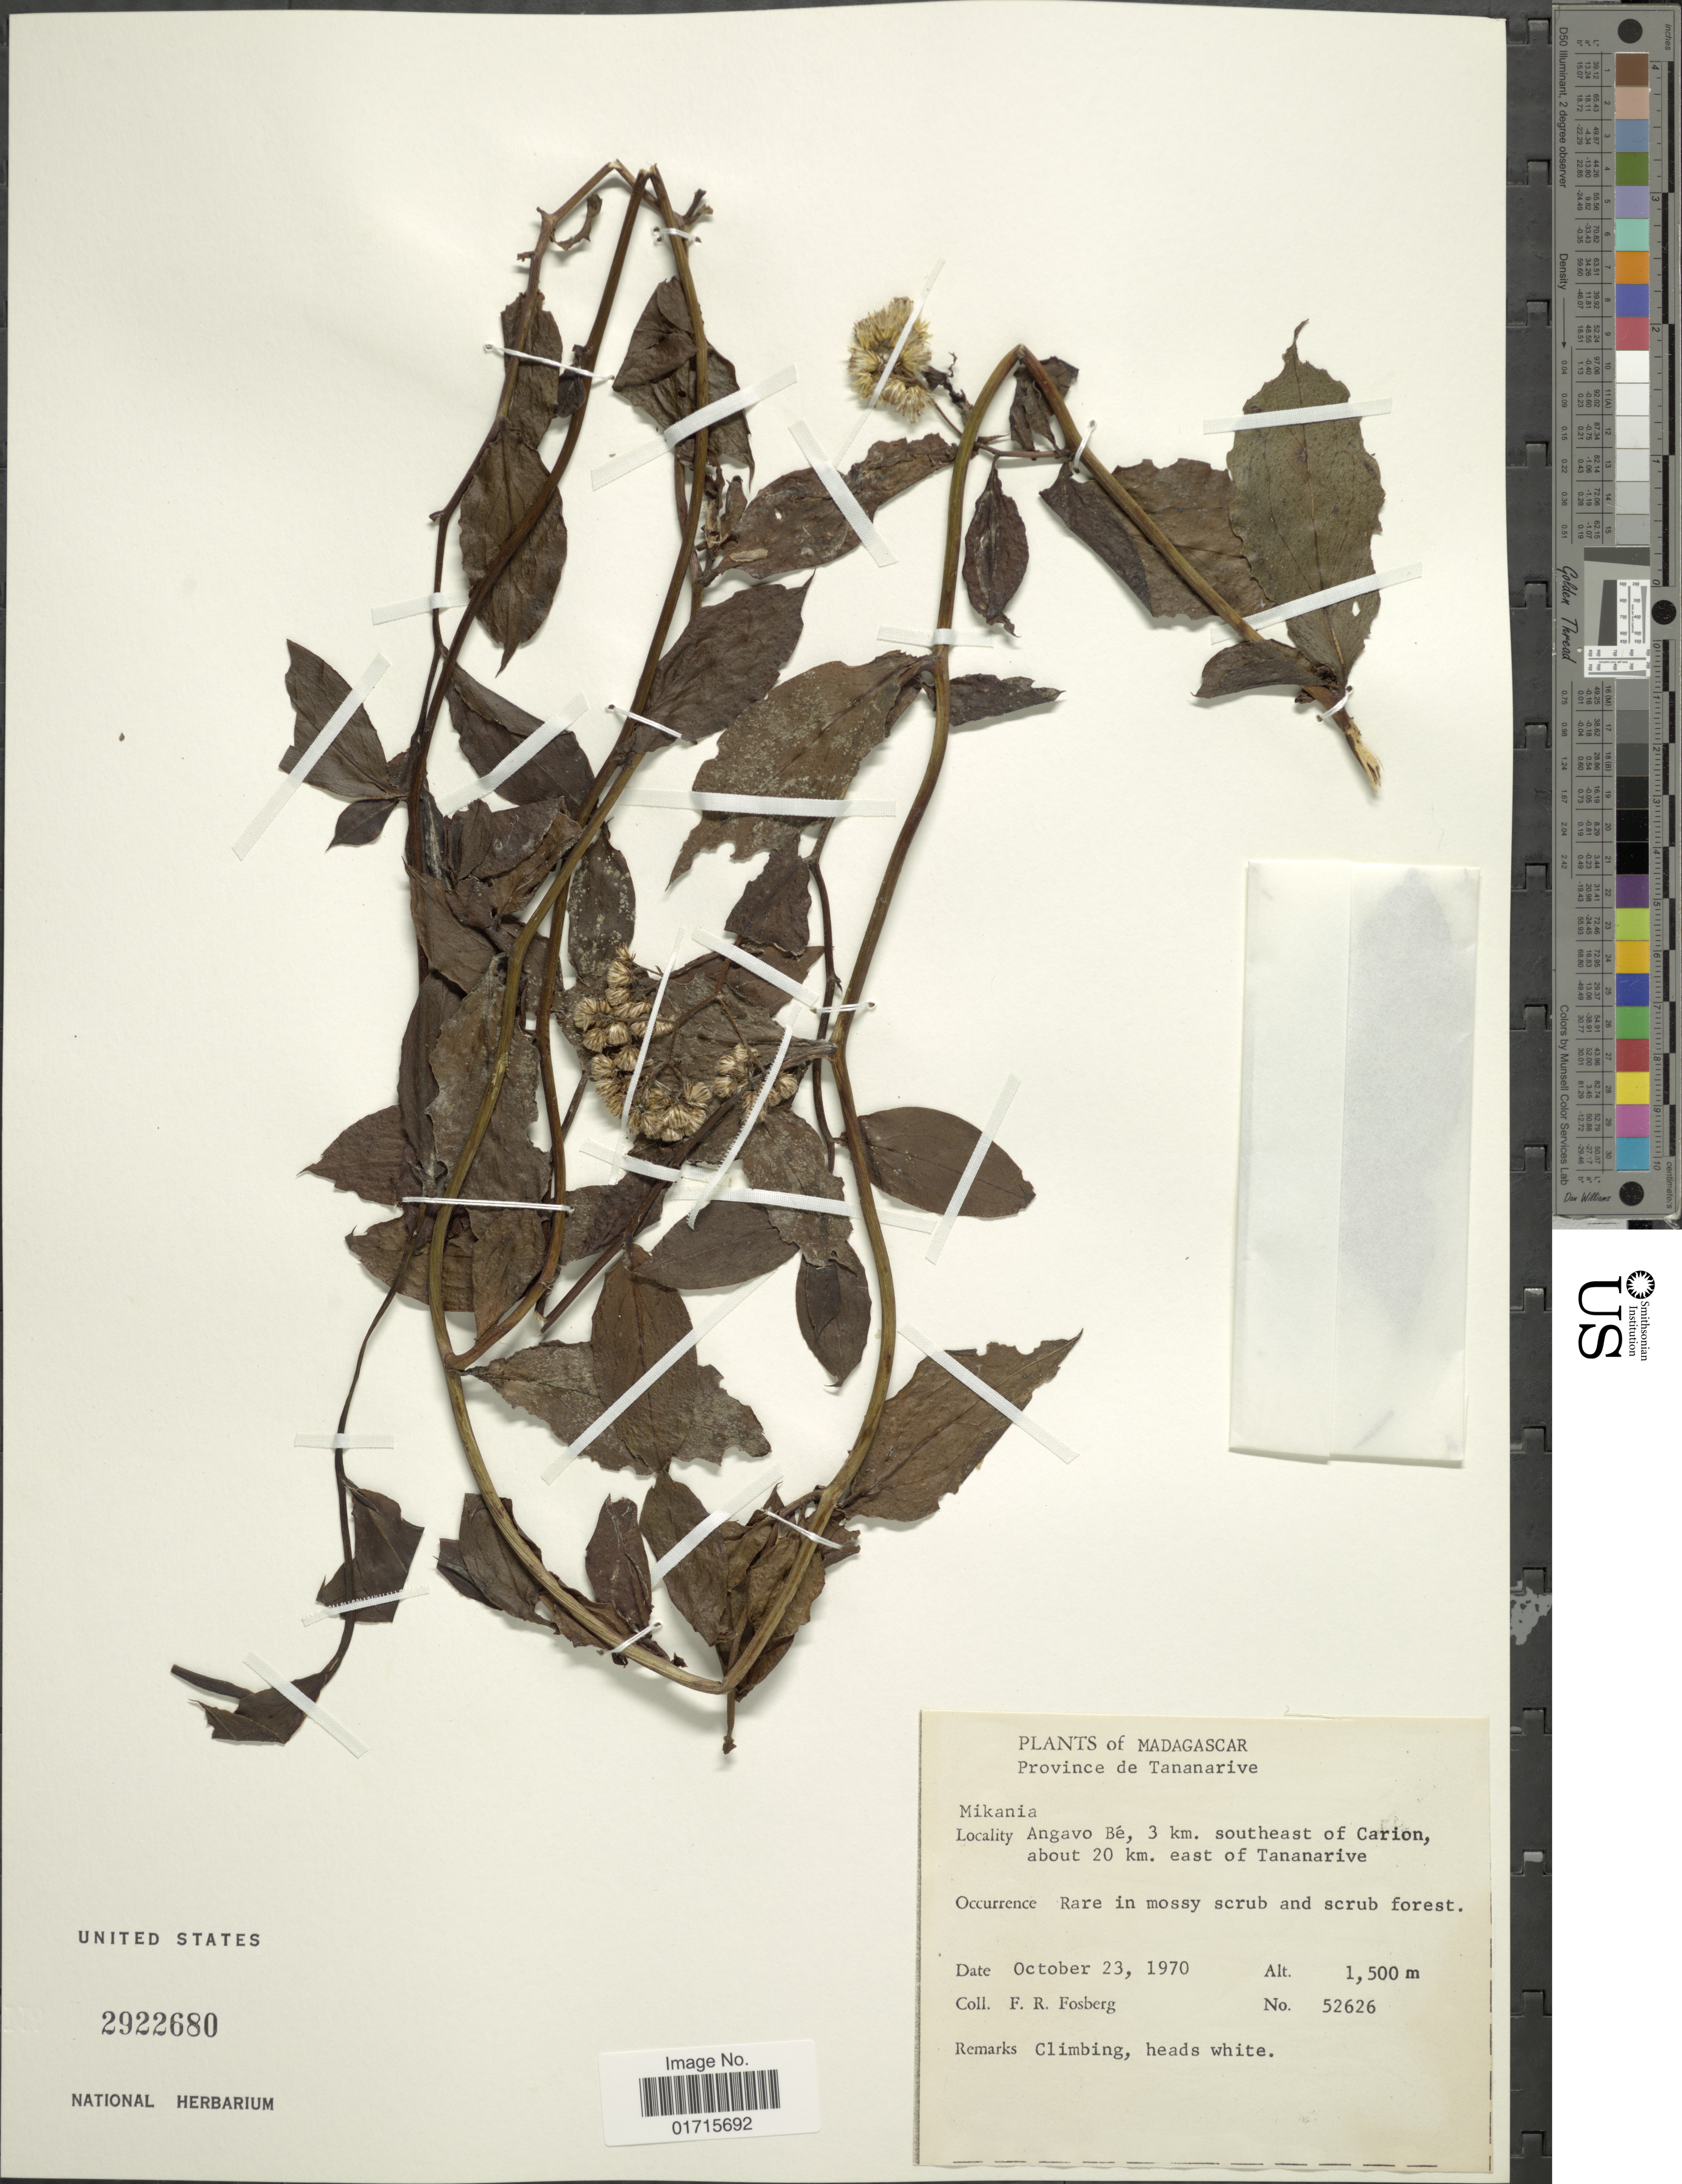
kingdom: Plantae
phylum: Tracheophyta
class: Magnoliopsida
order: Asterales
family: Asteraceae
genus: Psiadia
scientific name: Psiadia sp.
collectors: F. R. Fosberg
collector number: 52626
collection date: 1970-10-23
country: Madagascar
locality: Madagascar. Province de Tananarive. Angavo Be, 3 km. southeast of Carion, about 20 km. east of Tananarive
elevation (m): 1500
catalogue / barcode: US 2922680